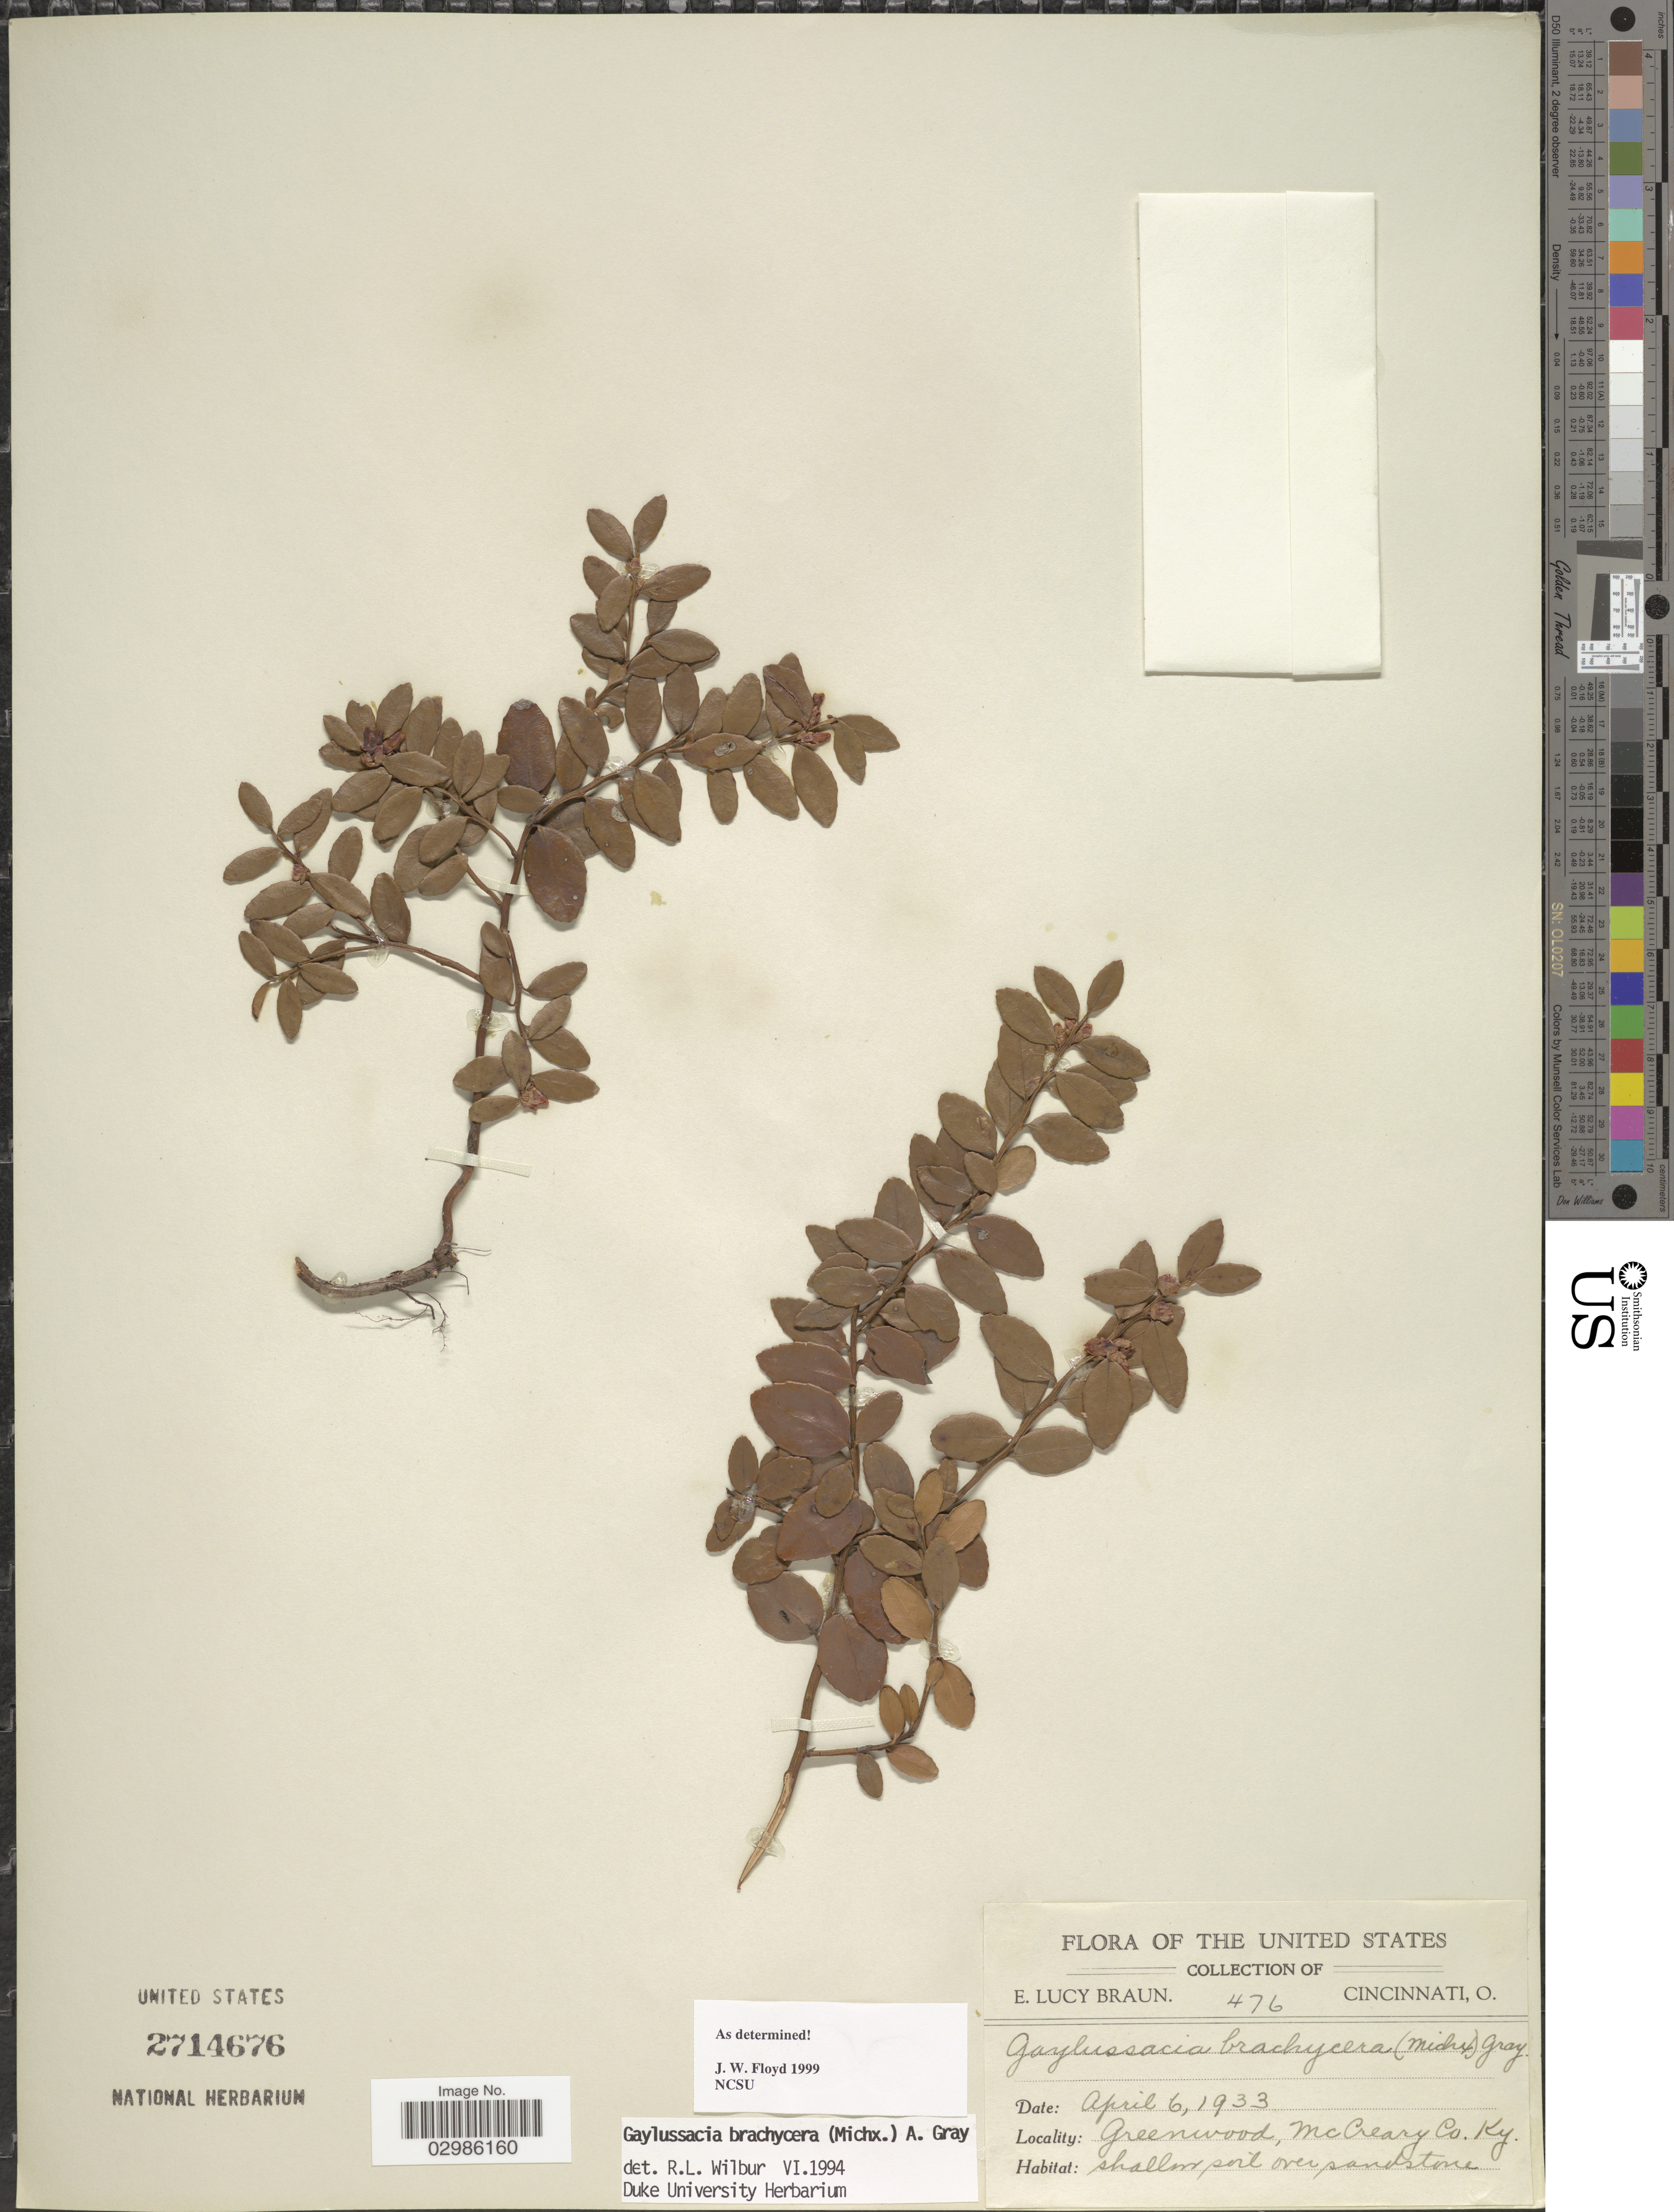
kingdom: Plantae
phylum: Tracheophyta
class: Magnoliopsida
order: Ericales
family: Ericaceae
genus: Gaylussacia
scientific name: Gaylussacia brachycera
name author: (Michx.) Torr. & A. Gray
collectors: E. L. Braun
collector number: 476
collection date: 1933-04-06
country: United States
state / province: Kentucky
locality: Greenwood, McCreary Co.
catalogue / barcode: US 2714676